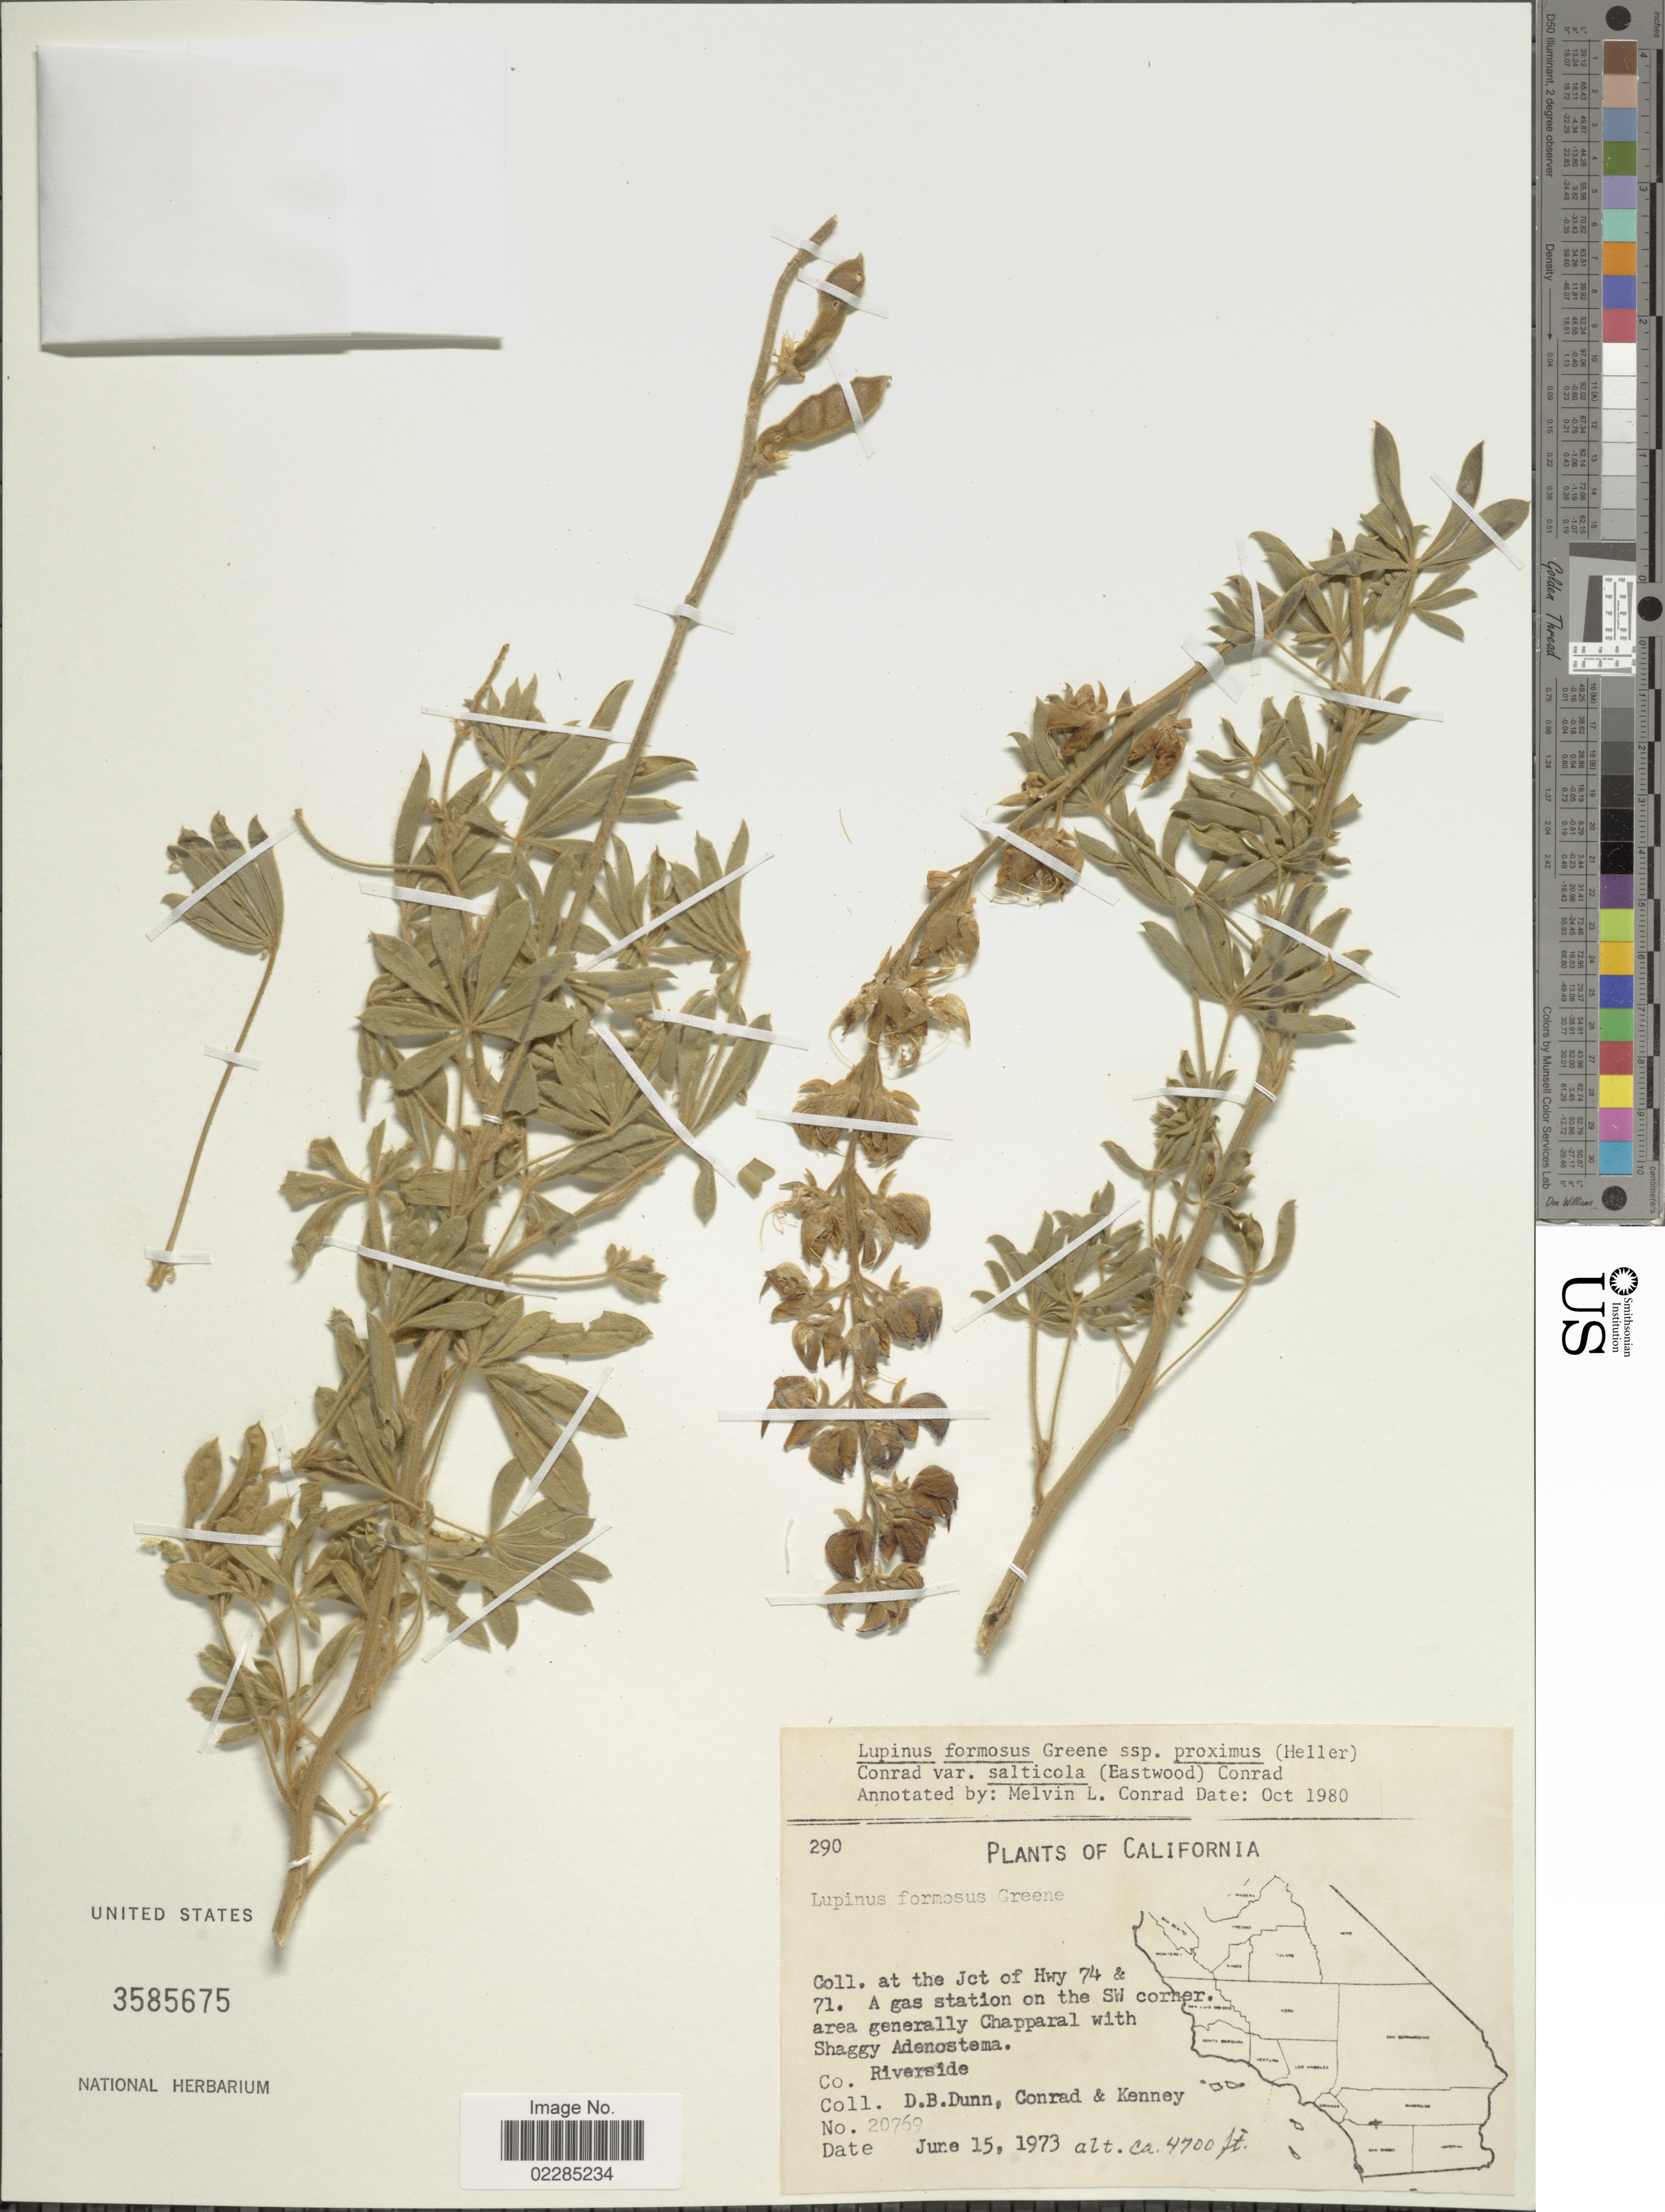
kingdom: Plantae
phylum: Tracheophyta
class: Magnoliopsida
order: Fabales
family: Fabaceae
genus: Lupinus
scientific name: Lupinus formosus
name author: Greene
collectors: D. B. Dunn, Conrad & Kenney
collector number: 20769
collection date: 1973-06-15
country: United States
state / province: California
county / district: Riverside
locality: At the Jct of Hwy 74 & 71. A gas station on the SW corner. Area generally Chapparal with Shaggy Adenostema. Co. Riverside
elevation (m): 1341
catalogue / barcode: US 3585675